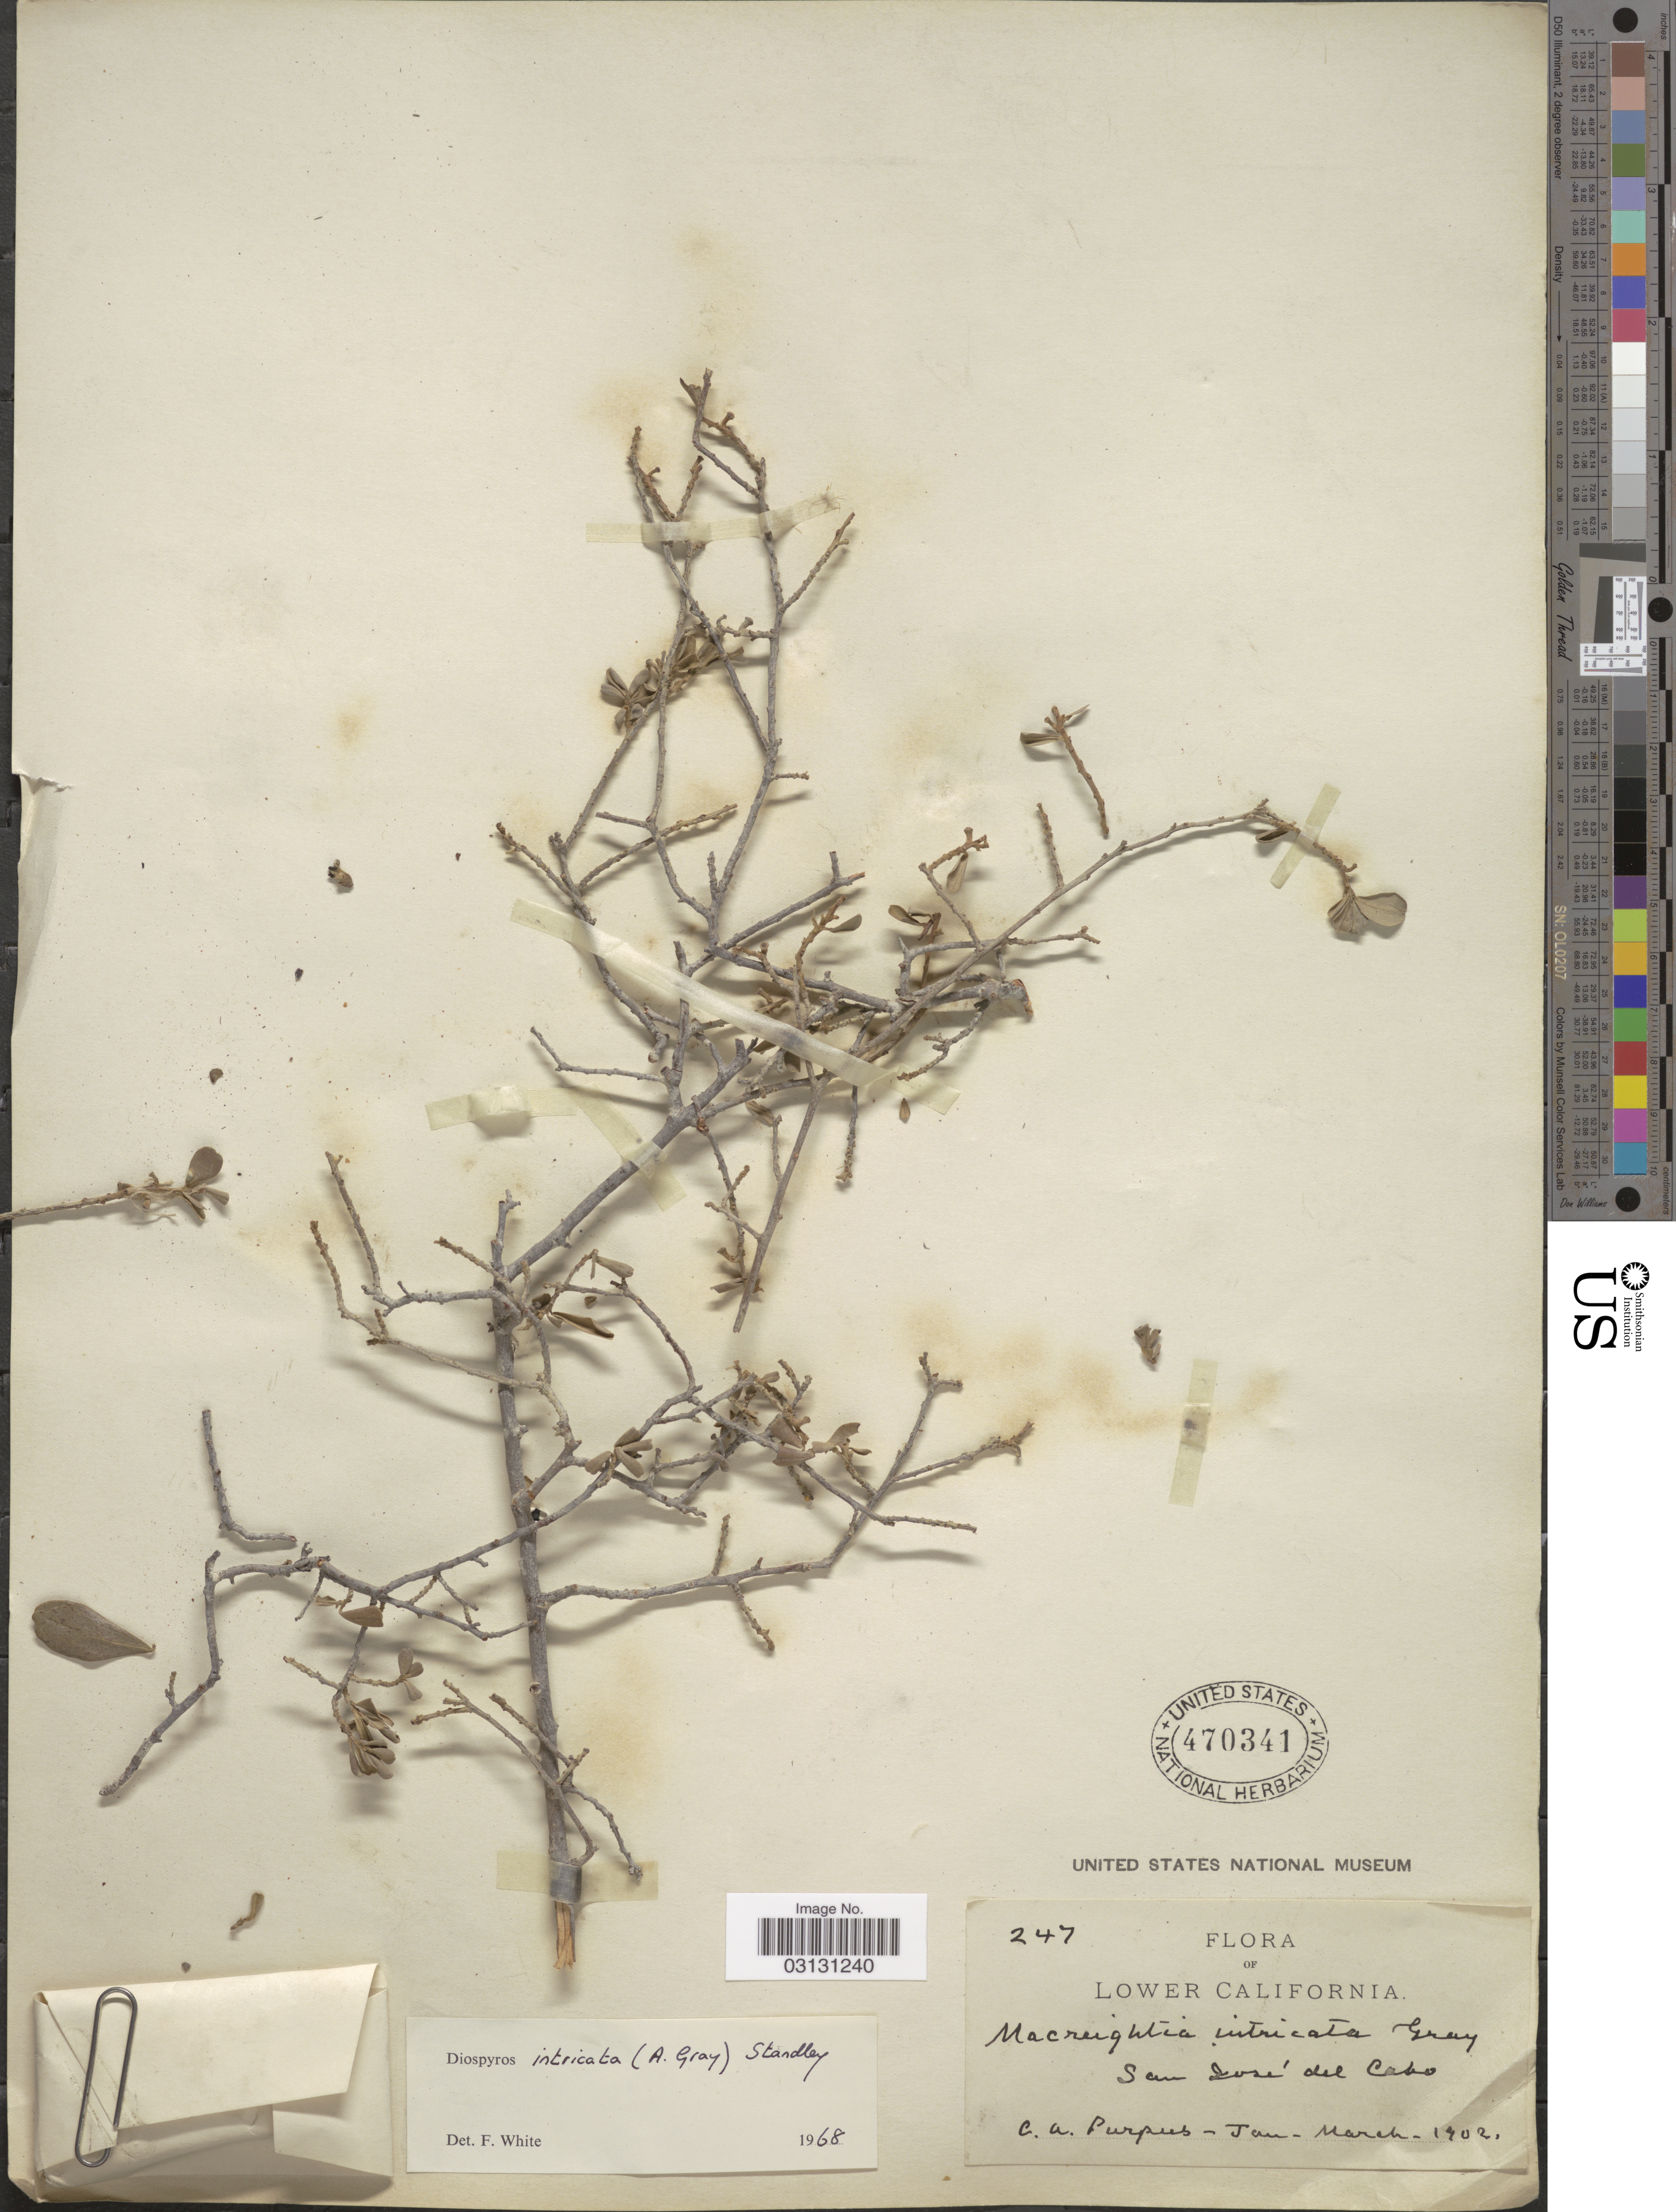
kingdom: Plantae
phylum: Tracheophyta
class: Magnoliopsida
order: Ericales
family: Ebenaceae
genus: Diospyros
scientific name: Diospyros intricata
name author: (A. Gray) Standl.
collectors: C. A. Purpus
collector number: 247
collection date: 1902-01/1902-03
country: Mexico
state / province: Baja California Sur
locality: San José del Cabo.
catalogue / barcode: US 470341